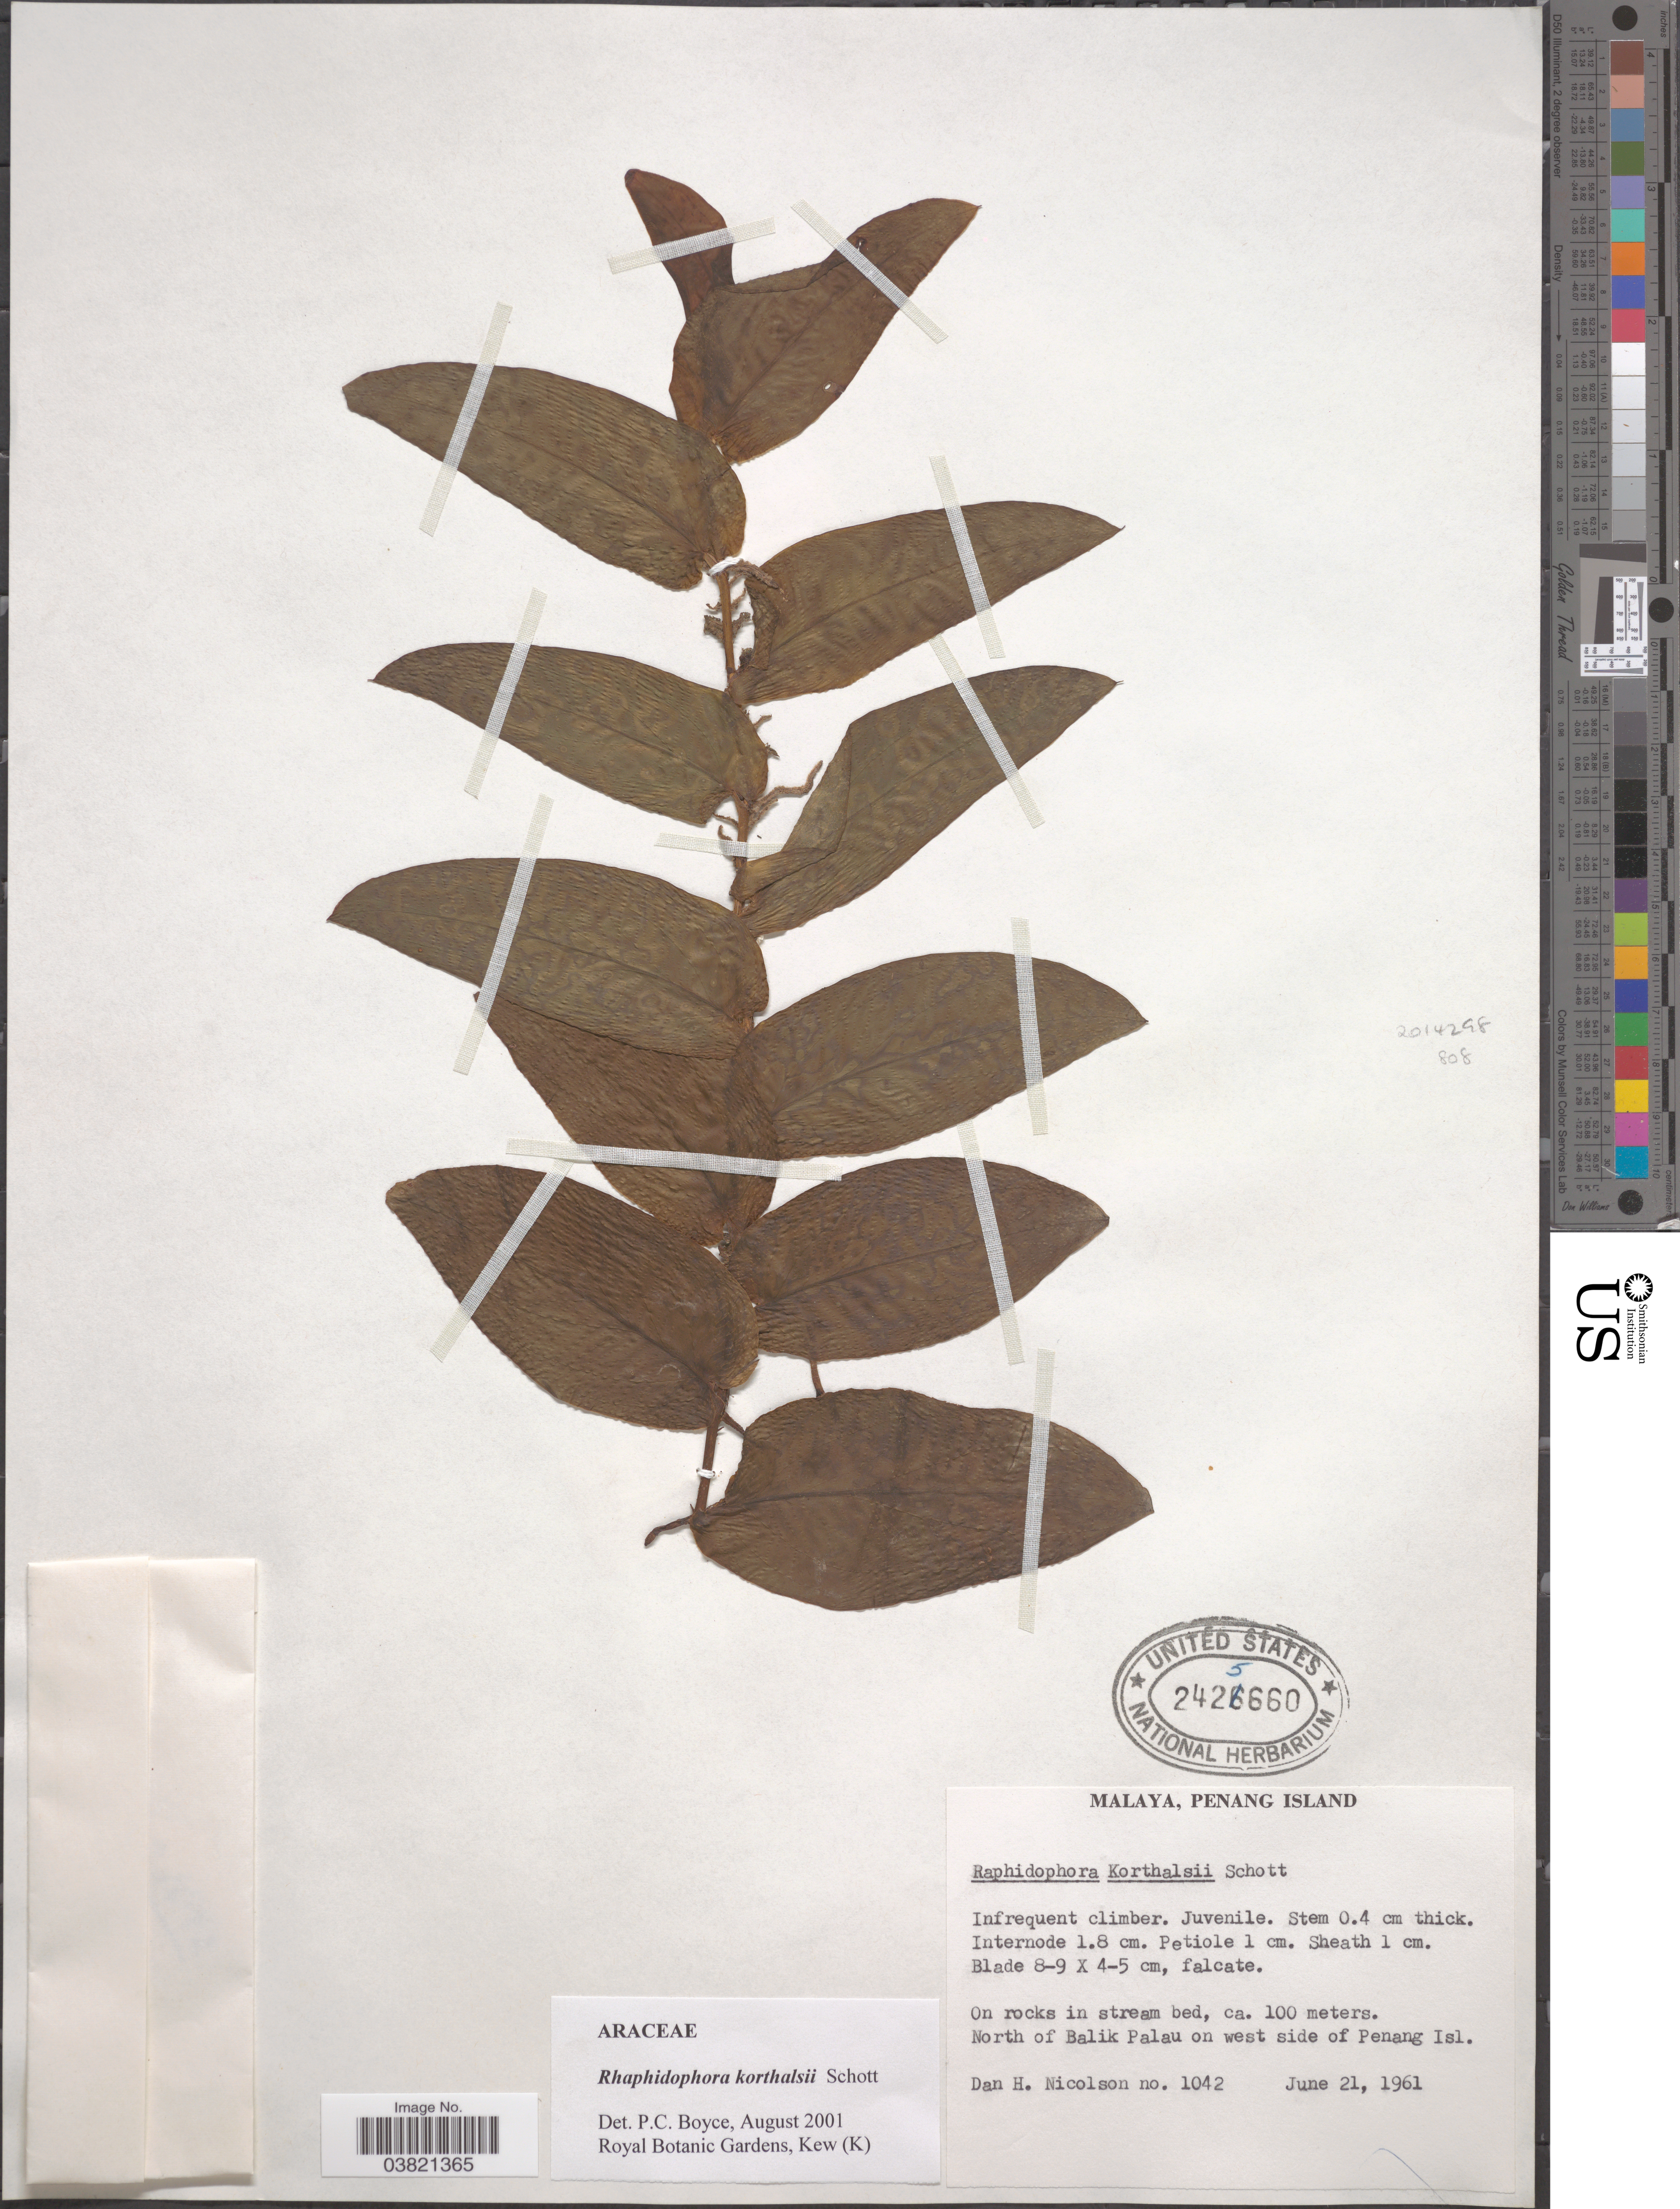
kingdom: Plantae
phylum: Tracheophyta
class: Liliopsida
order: Alismatales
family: Araceae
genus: Rhaphidophora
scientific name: Rhaphidophora korthalsii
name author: Schott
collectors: D. H. Nicolson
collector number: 1042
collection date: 1961-06-21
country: Malaysia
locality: Malaya, Penang Island. North of Balik Palau on west side of Penang Isl.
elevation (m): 100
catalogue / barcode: US 2425660